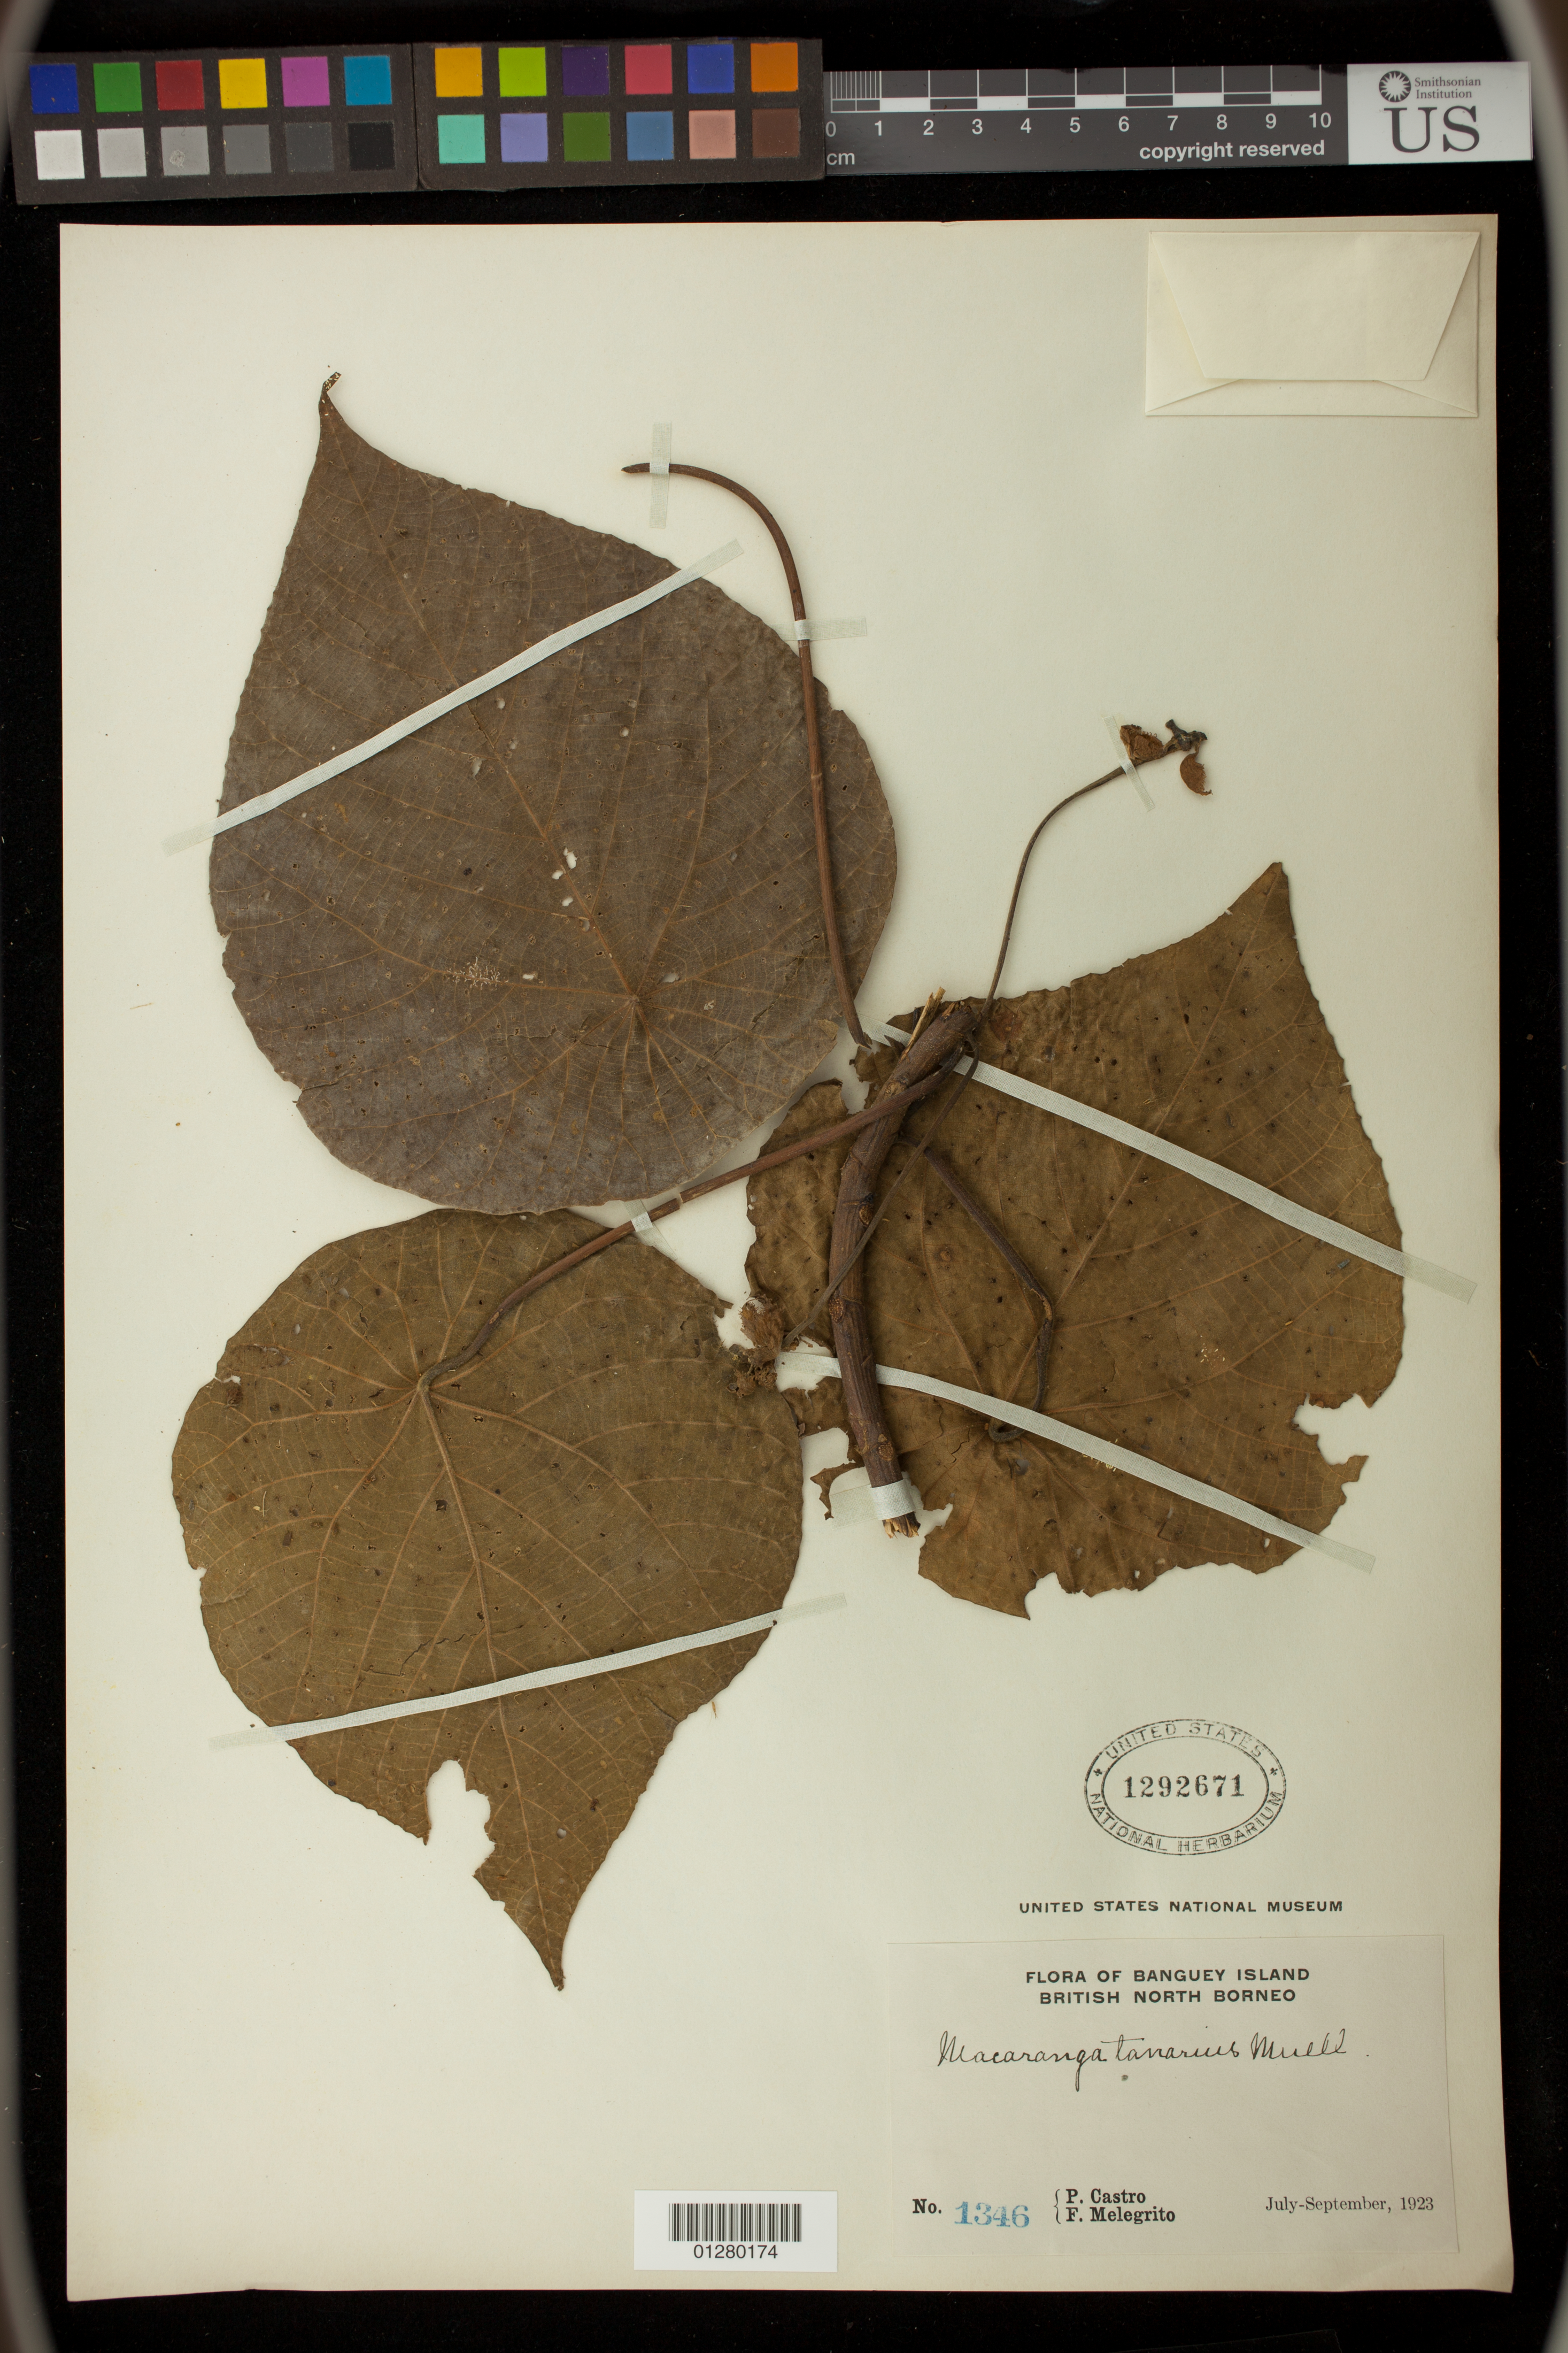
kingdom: Plantae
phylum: Tracheophyta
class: Magnoliopsida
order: Malpighiales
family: Euphorbiaceae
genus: Macaranga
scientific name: Macaranga tanarius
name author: (L.) Müll. Arg.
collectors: P. Castro & F. Melegrito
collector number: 1346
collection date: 1923-07/1923-09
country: Malaysia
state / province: Sabah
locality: Banguey Island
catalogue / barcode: US 1292671